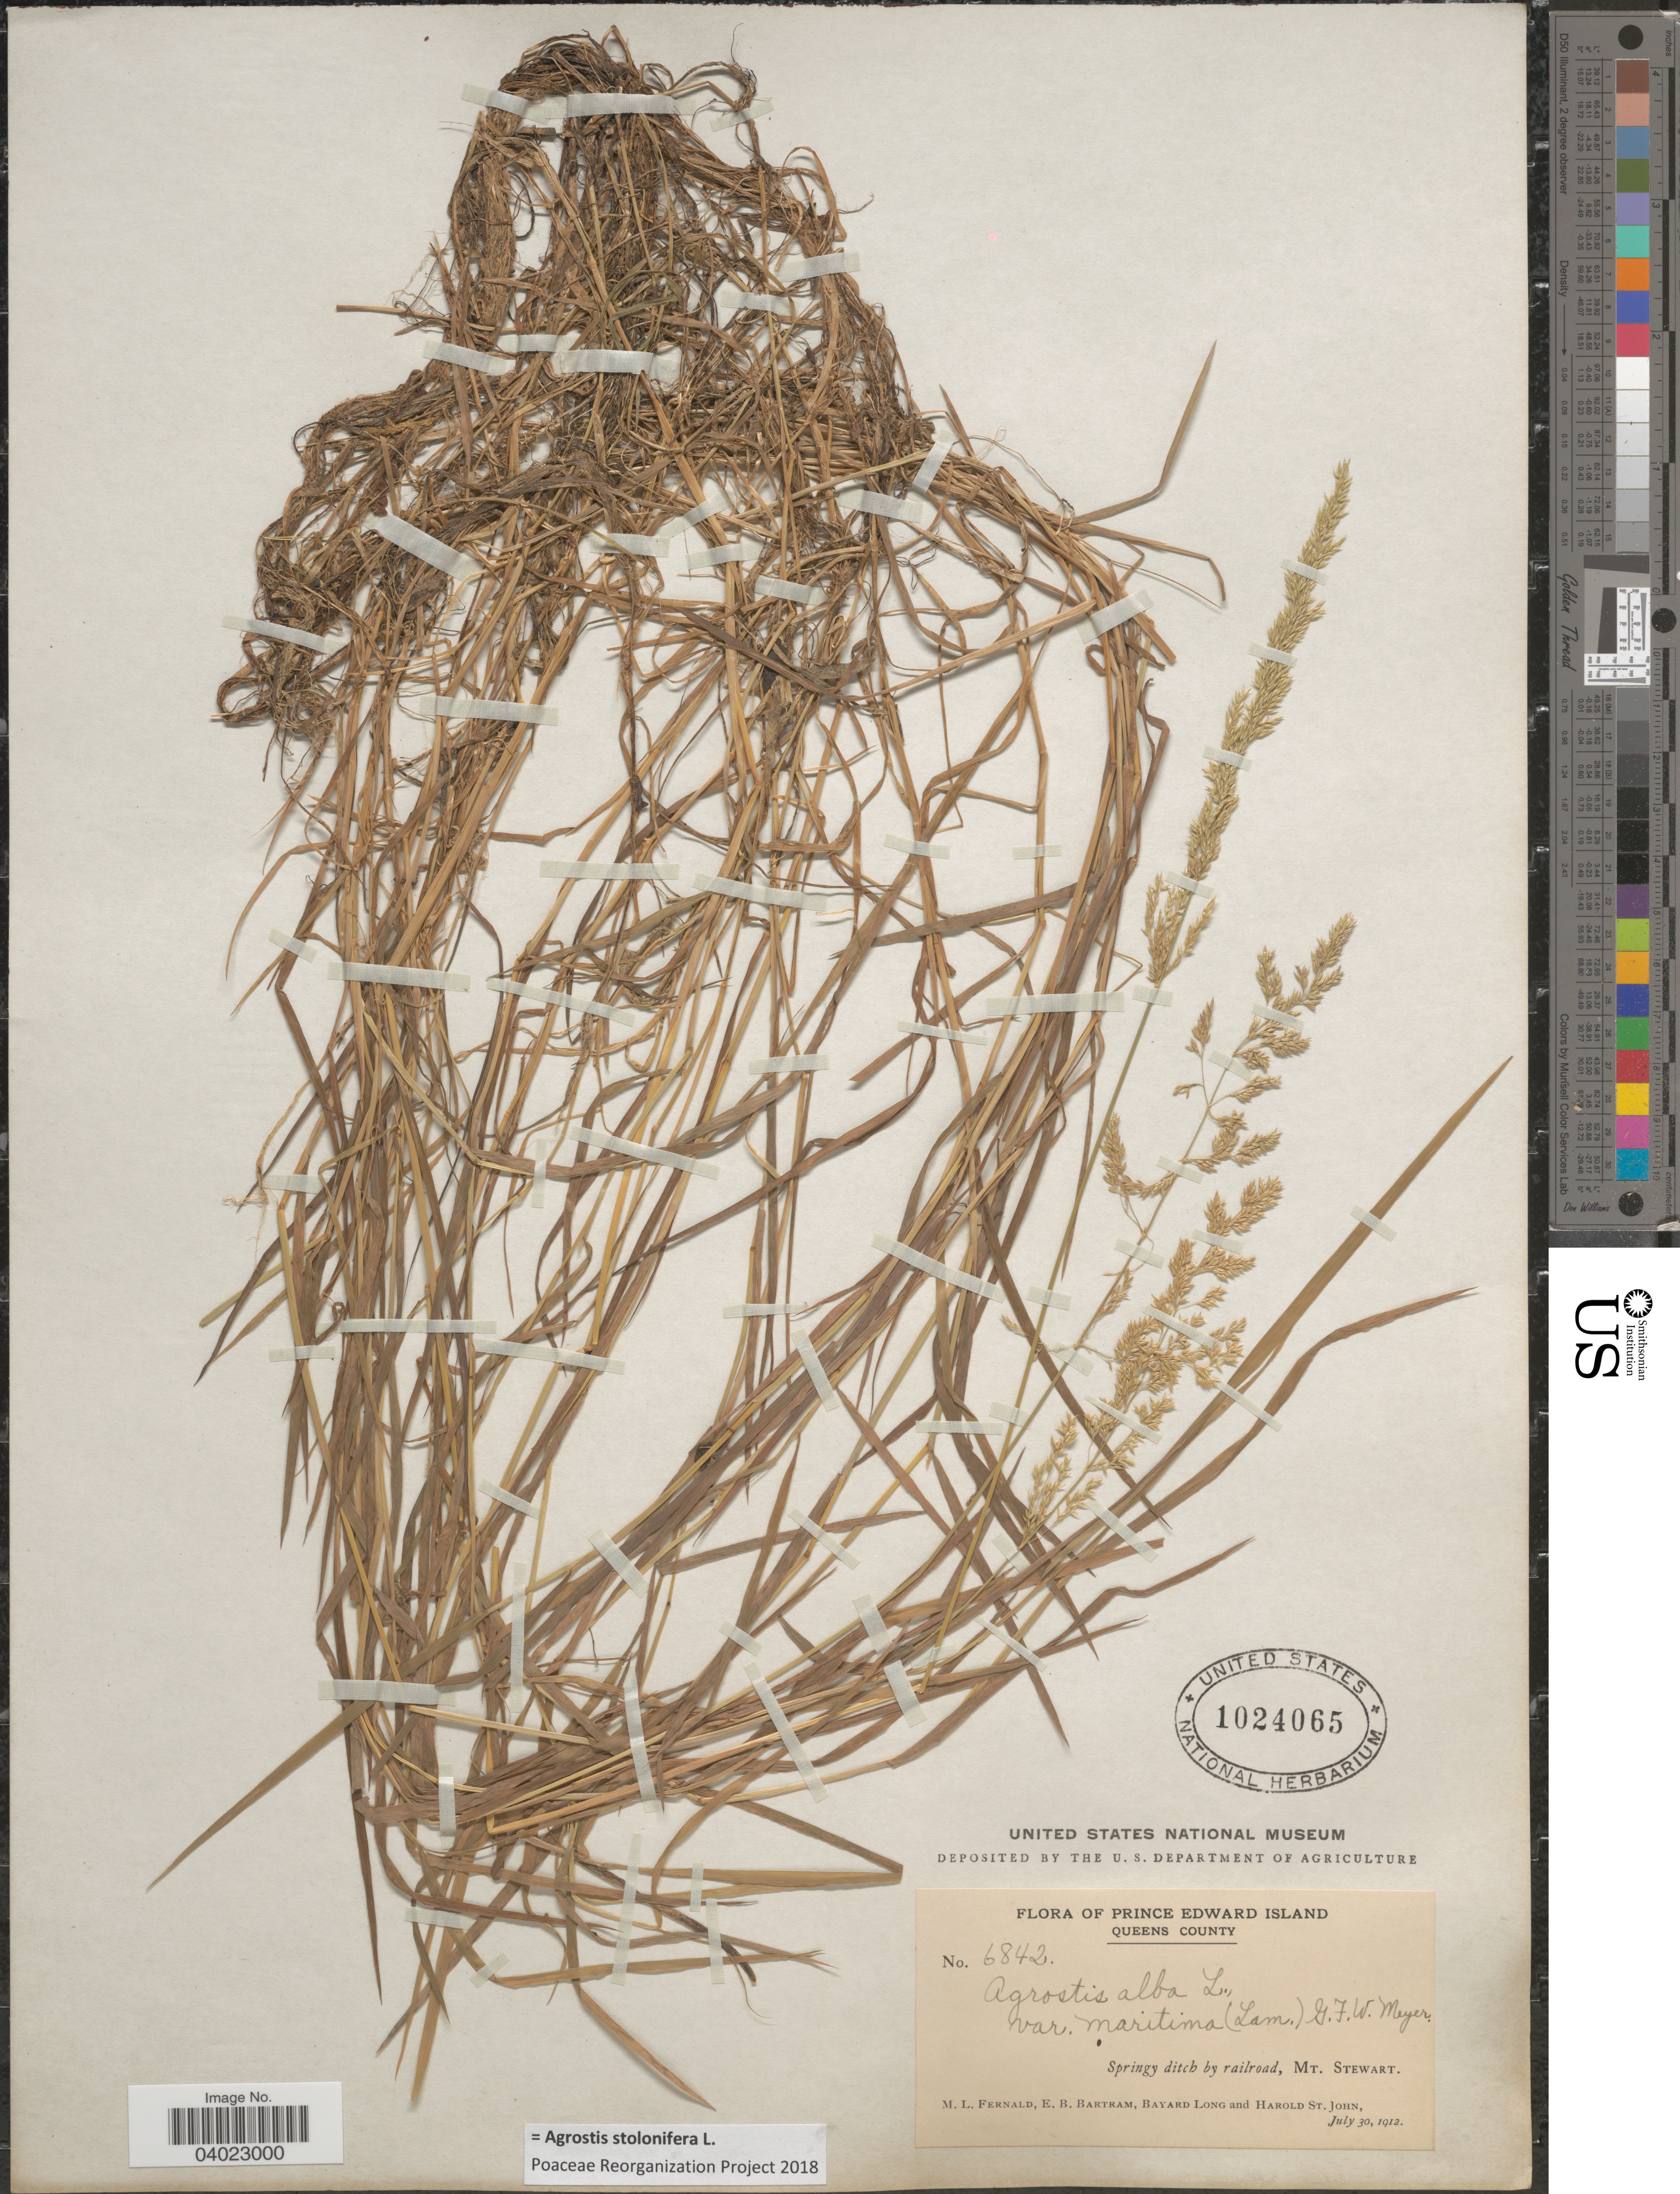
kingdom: Plantae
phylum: Tracheophyta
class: Liliopsida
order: Poales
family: Poaceae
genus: Agrostis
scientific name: Agrostis stolonifera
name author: L.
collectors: M. L. Fernald, E. B. Bartram, B. Long & H. St. John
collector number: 6842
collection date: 1912-07-30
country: Canada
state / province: Prince Edward Island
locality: Queens County. Springy ditch by railroad, Mt. Stewart.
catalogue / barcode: US 1024065